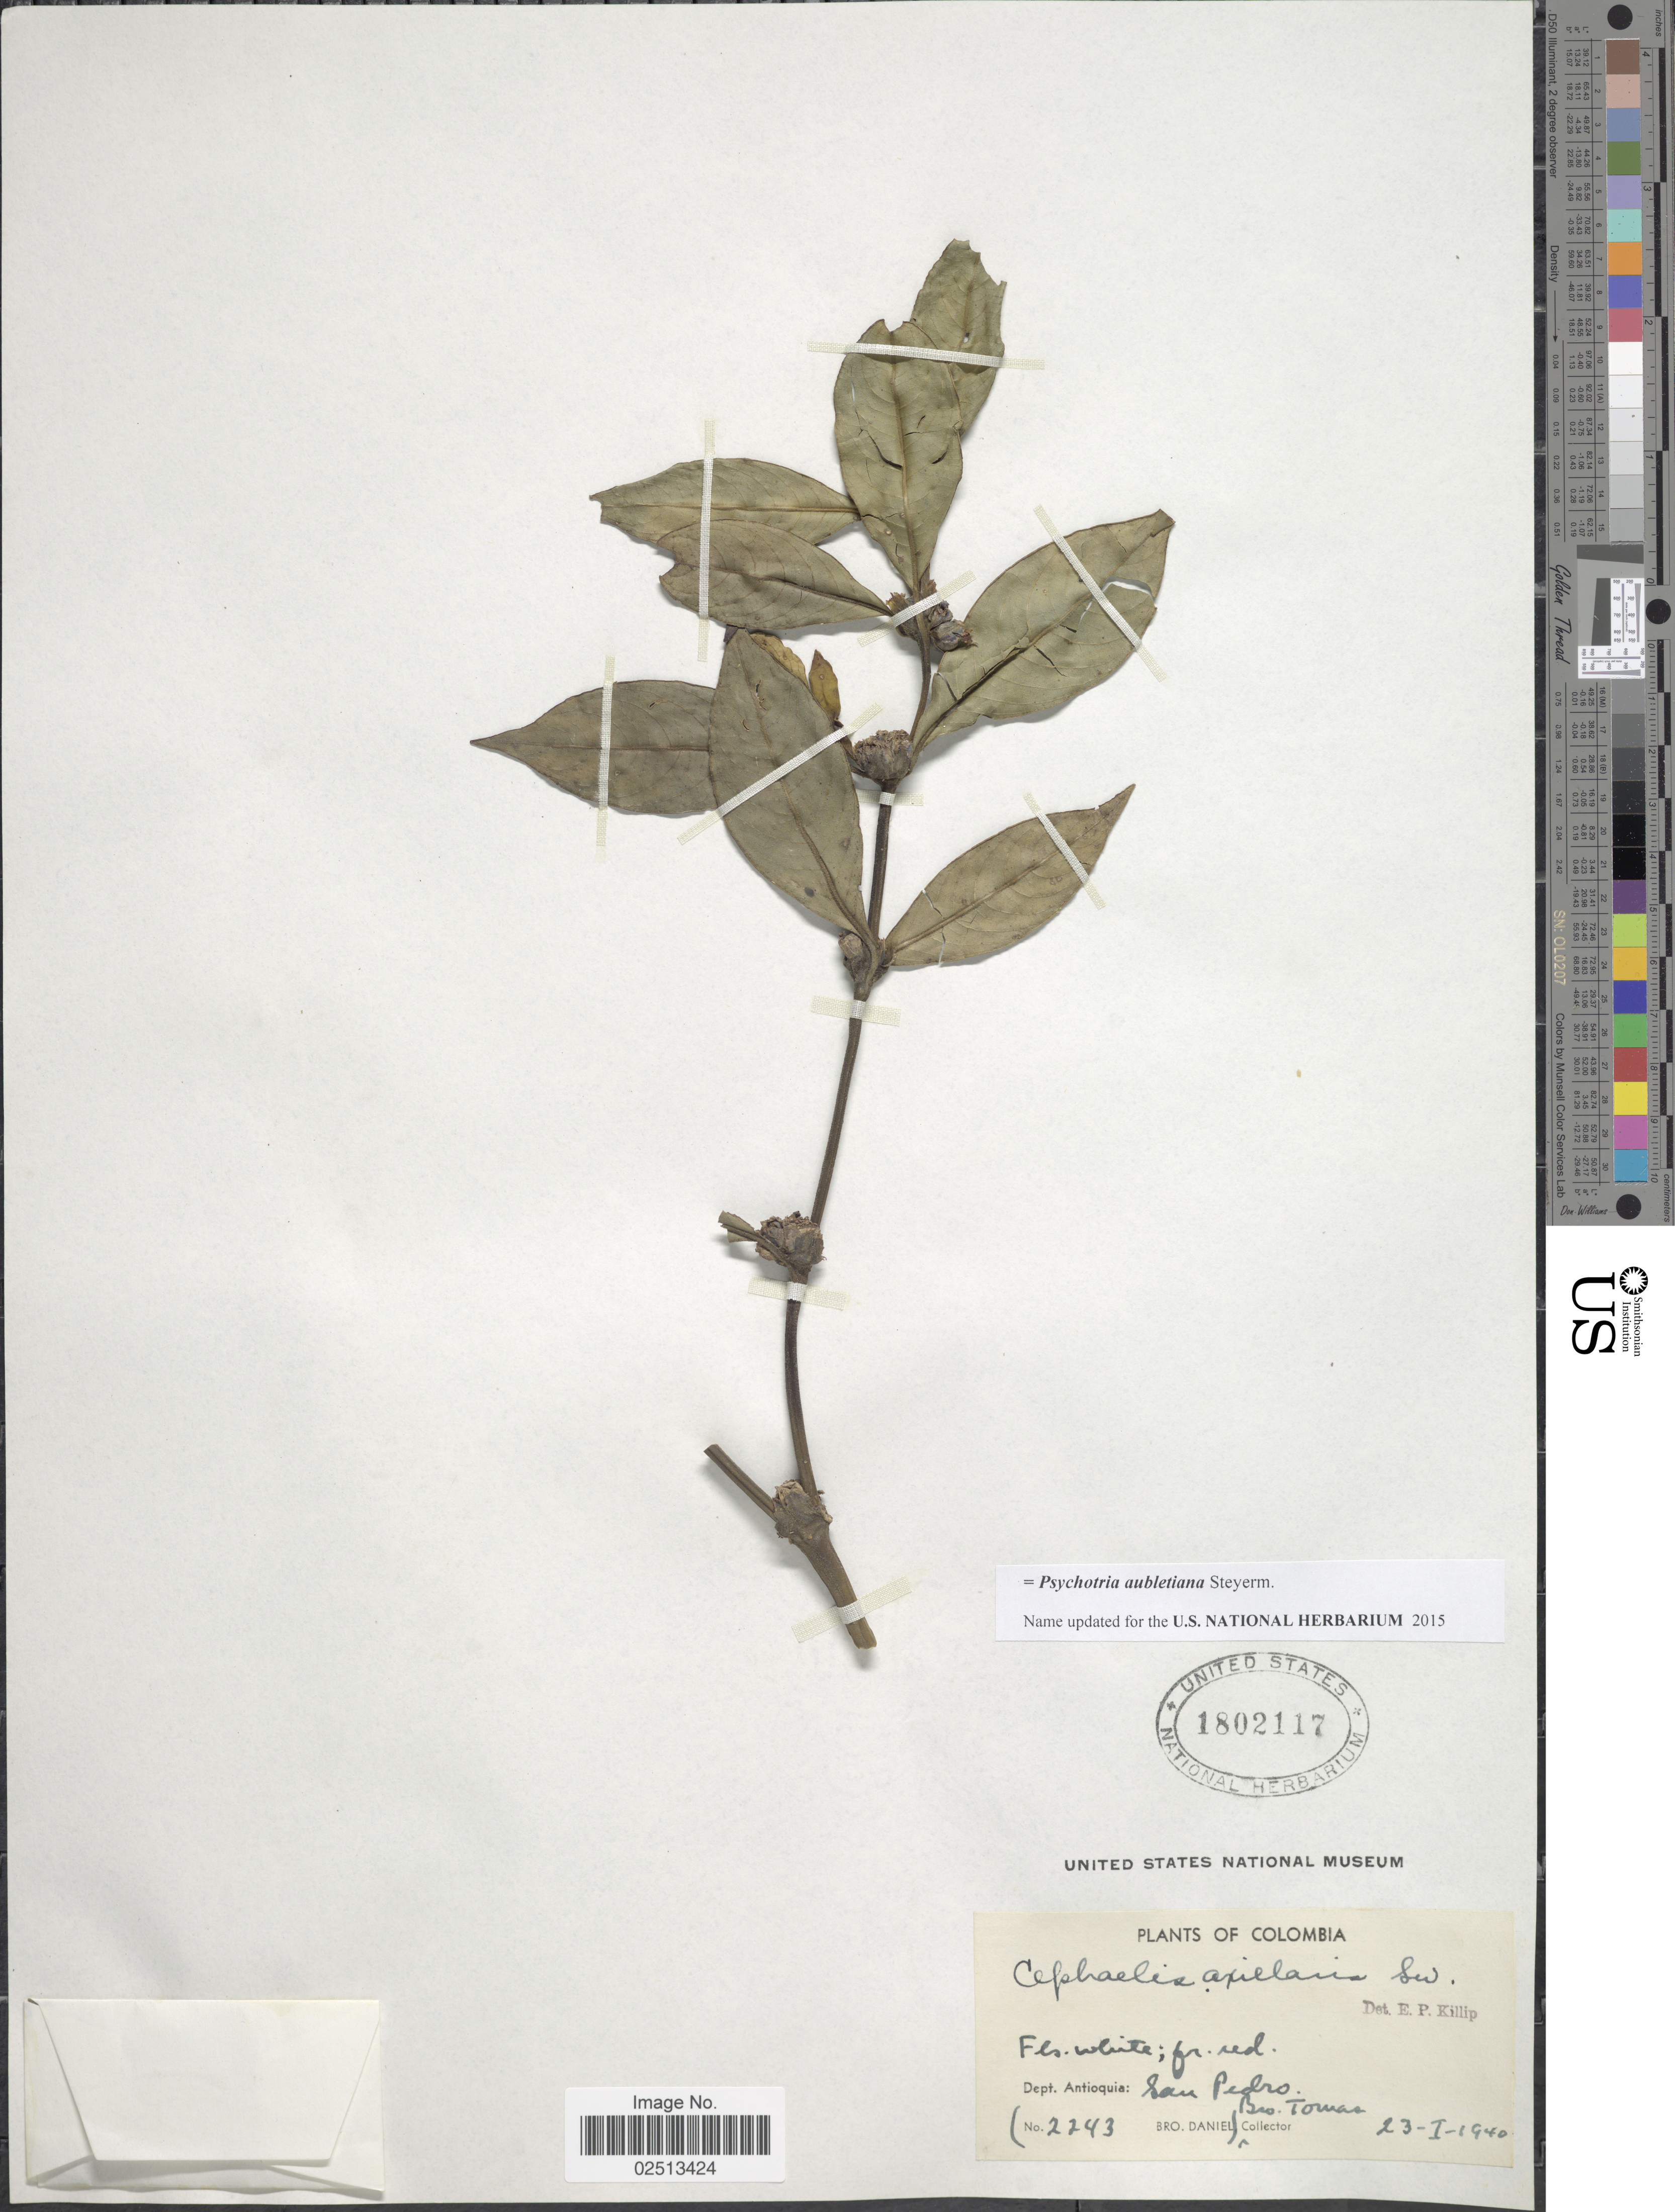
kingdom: Plantae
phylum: Tracheophyta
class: Magnoliopsida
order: Gentianales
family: Rubiaceae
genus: Psychotria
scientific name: Psychotria aubletiana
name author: Steyerm.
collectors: Bro. Daniel & B. Tomas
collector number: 2243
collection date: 1940-01-23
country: Colombia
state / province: Antioquia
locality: Dept. Antioquia: San Pedro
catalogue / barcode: US 1802117